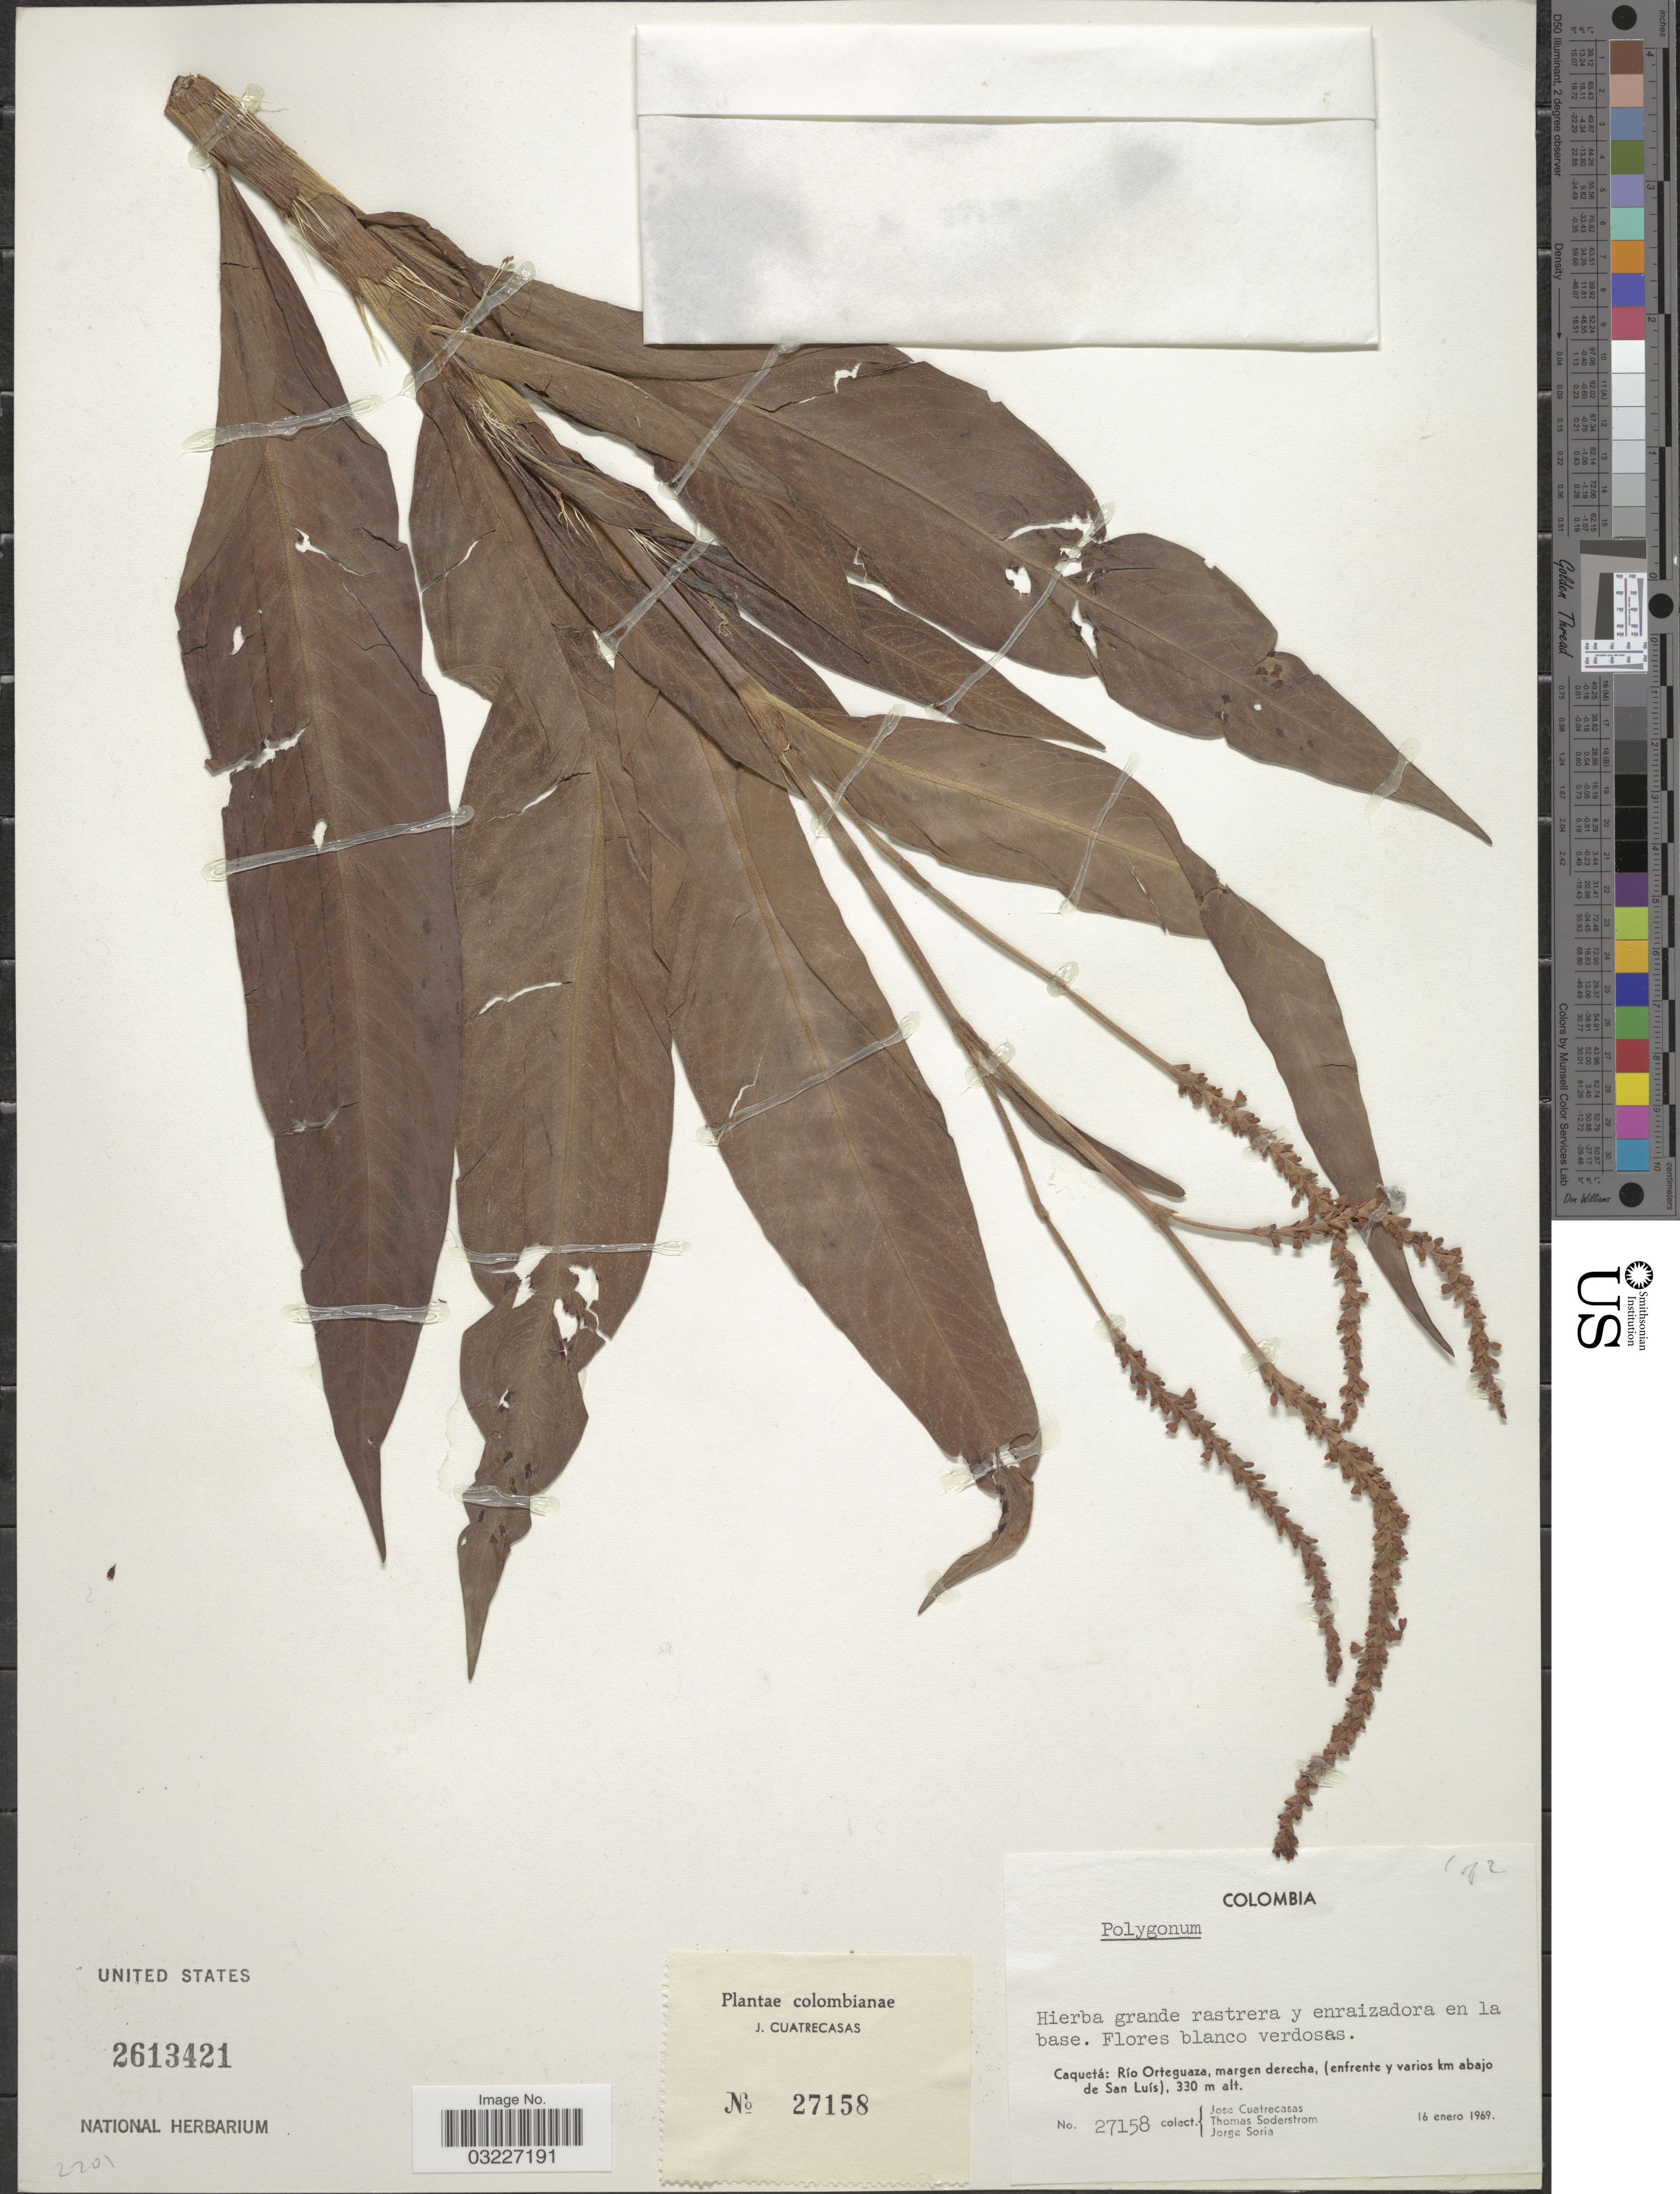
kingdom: Plantae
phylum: Tracheophyta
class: Magnoliopsida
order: Caryophyllales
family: Polygonaceae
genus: Polygonum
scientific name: Polygonum sp.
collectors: J. Cuatrecasas, T. R. Soderstrom & J. Soria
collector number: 27158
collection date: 1969-01-16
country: Colombia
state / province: Caquetá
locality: Río Orteguaza, margen derecha, (enfrente y varios km abajo de San Luís).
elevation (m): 330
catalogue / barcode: US 2613421